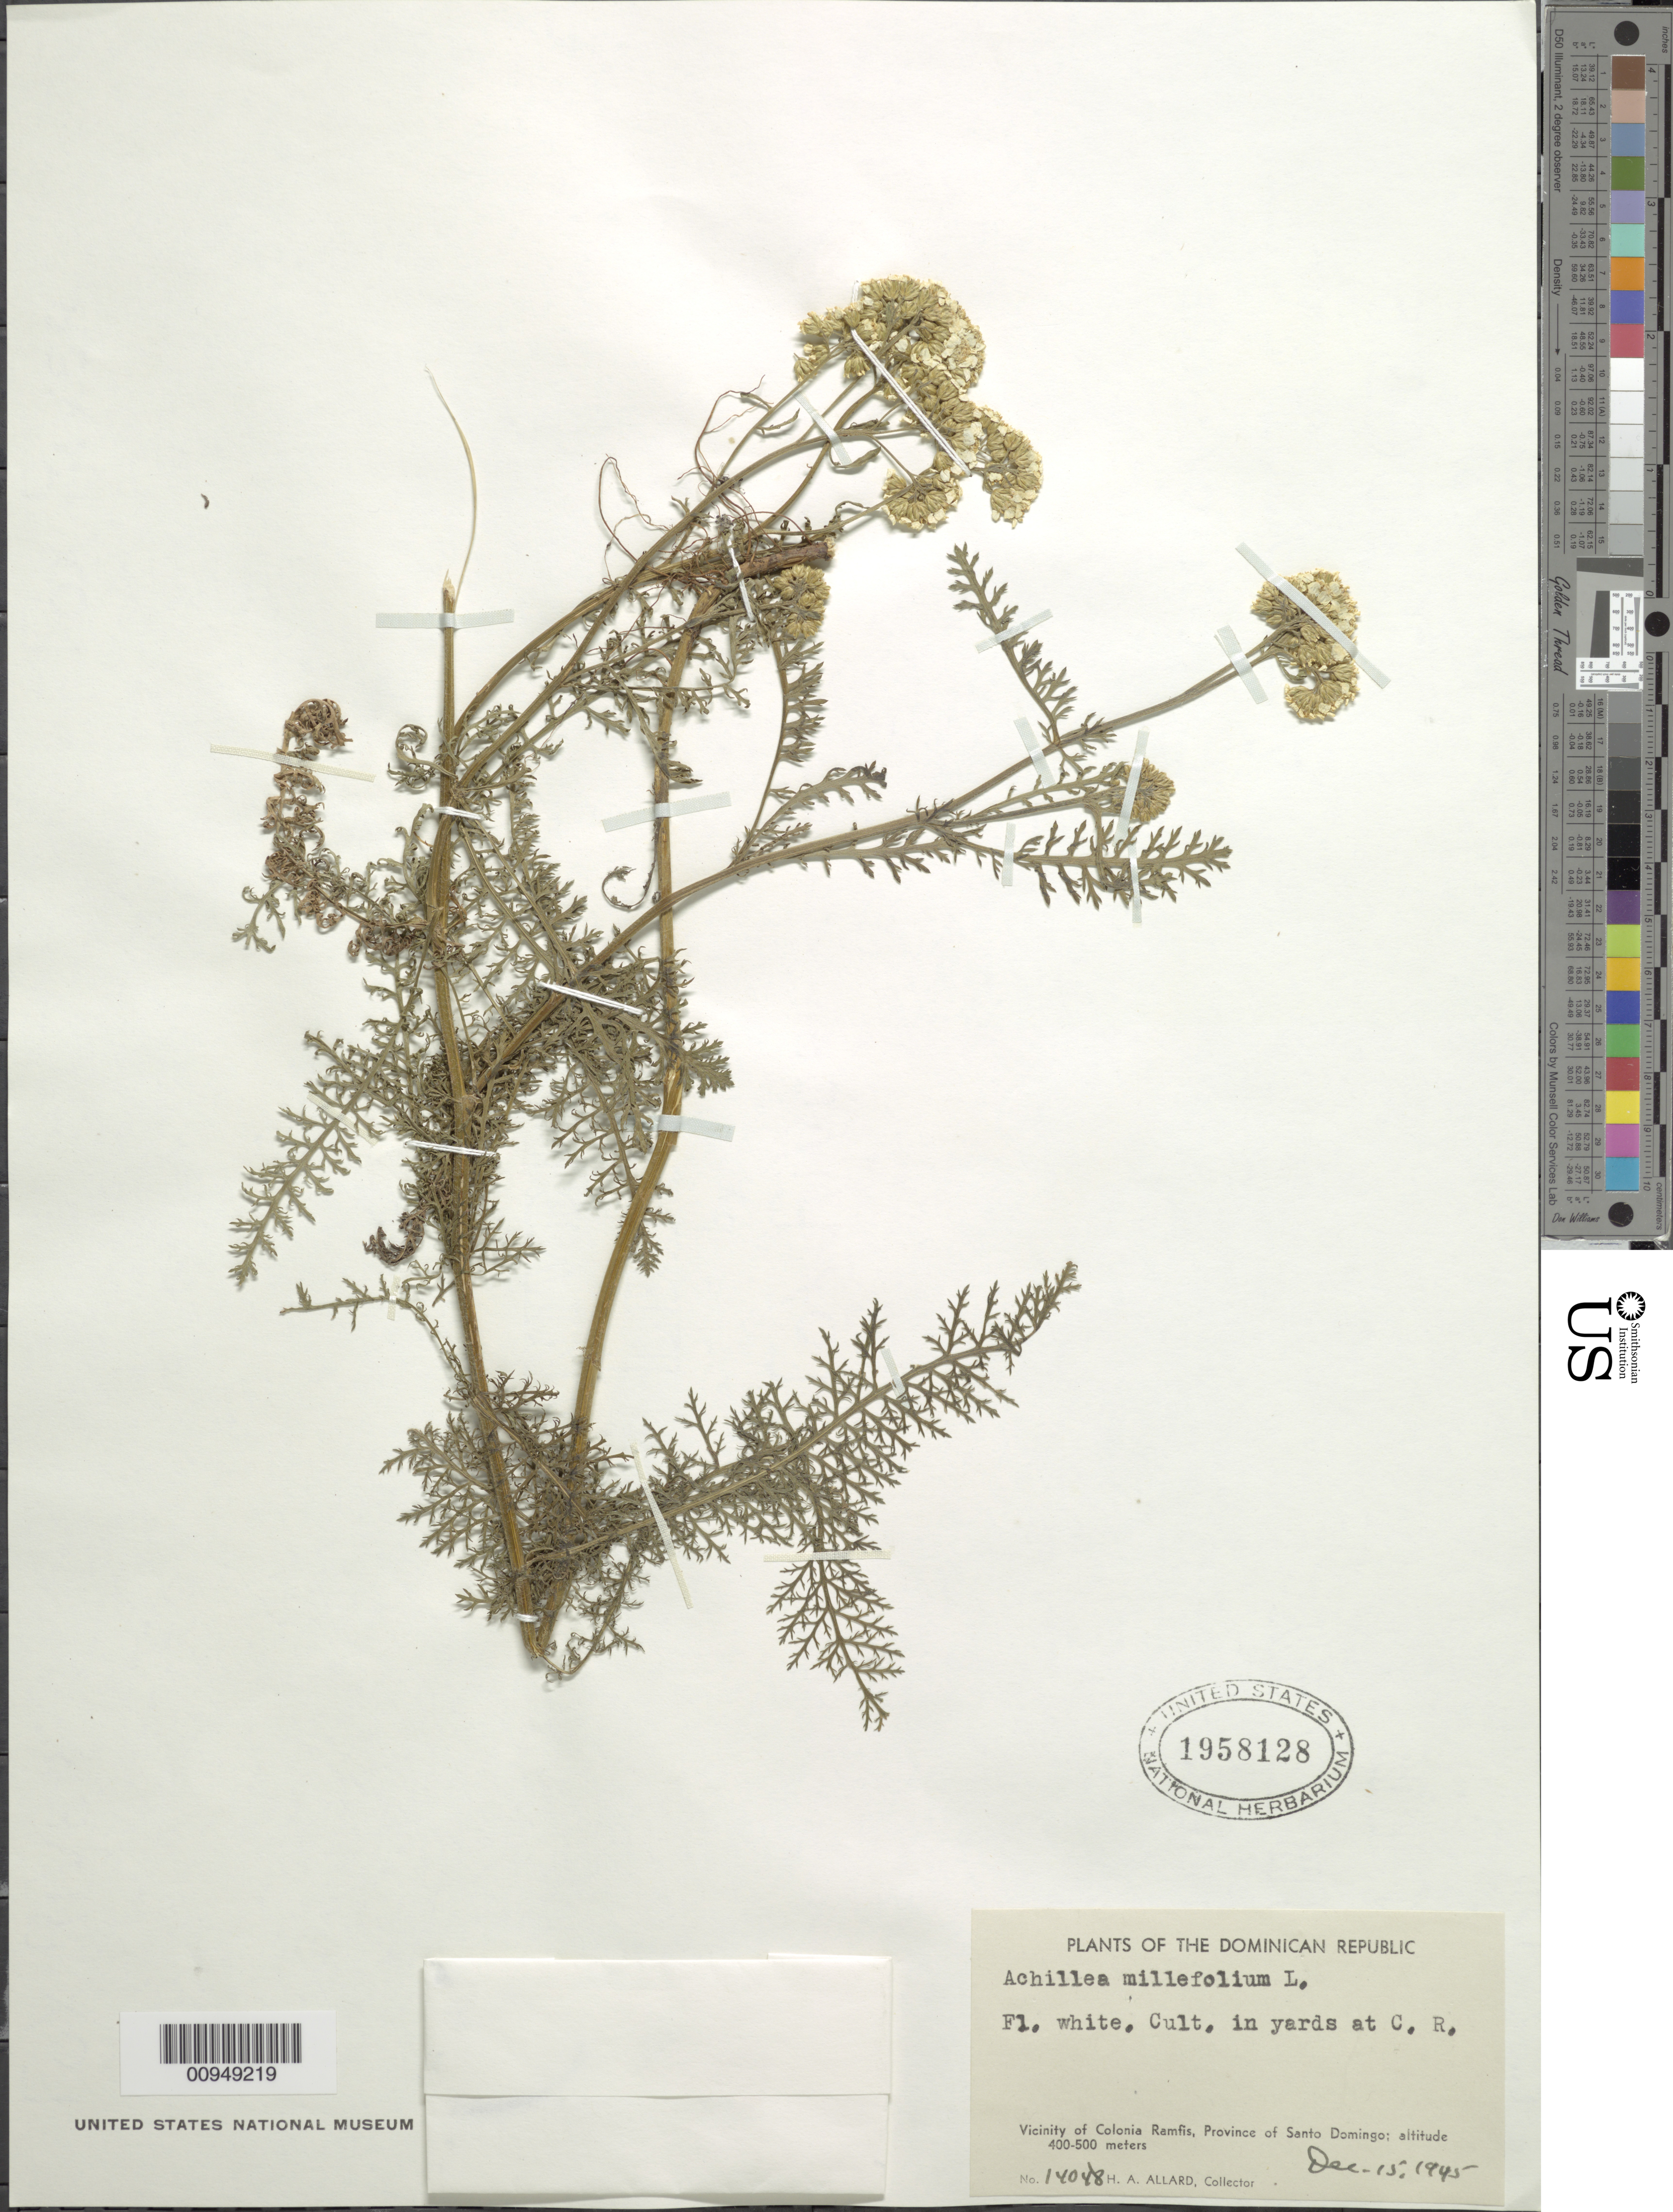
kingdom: Plantae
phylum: Tracheophyta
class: Magnoliopsida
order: Asterales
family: Asteraceae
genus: Achillea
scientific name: Achillea millefolium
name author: L.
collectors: H. A. Allard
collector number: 14048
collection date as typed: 15 Dec 1945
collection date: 1945-12-15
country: Dominican Republic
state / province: Santo Domingo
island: Hispaniola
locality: Vicinity of Colonia Ramfis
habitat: In yards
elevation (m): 400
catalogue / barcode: US 1958128